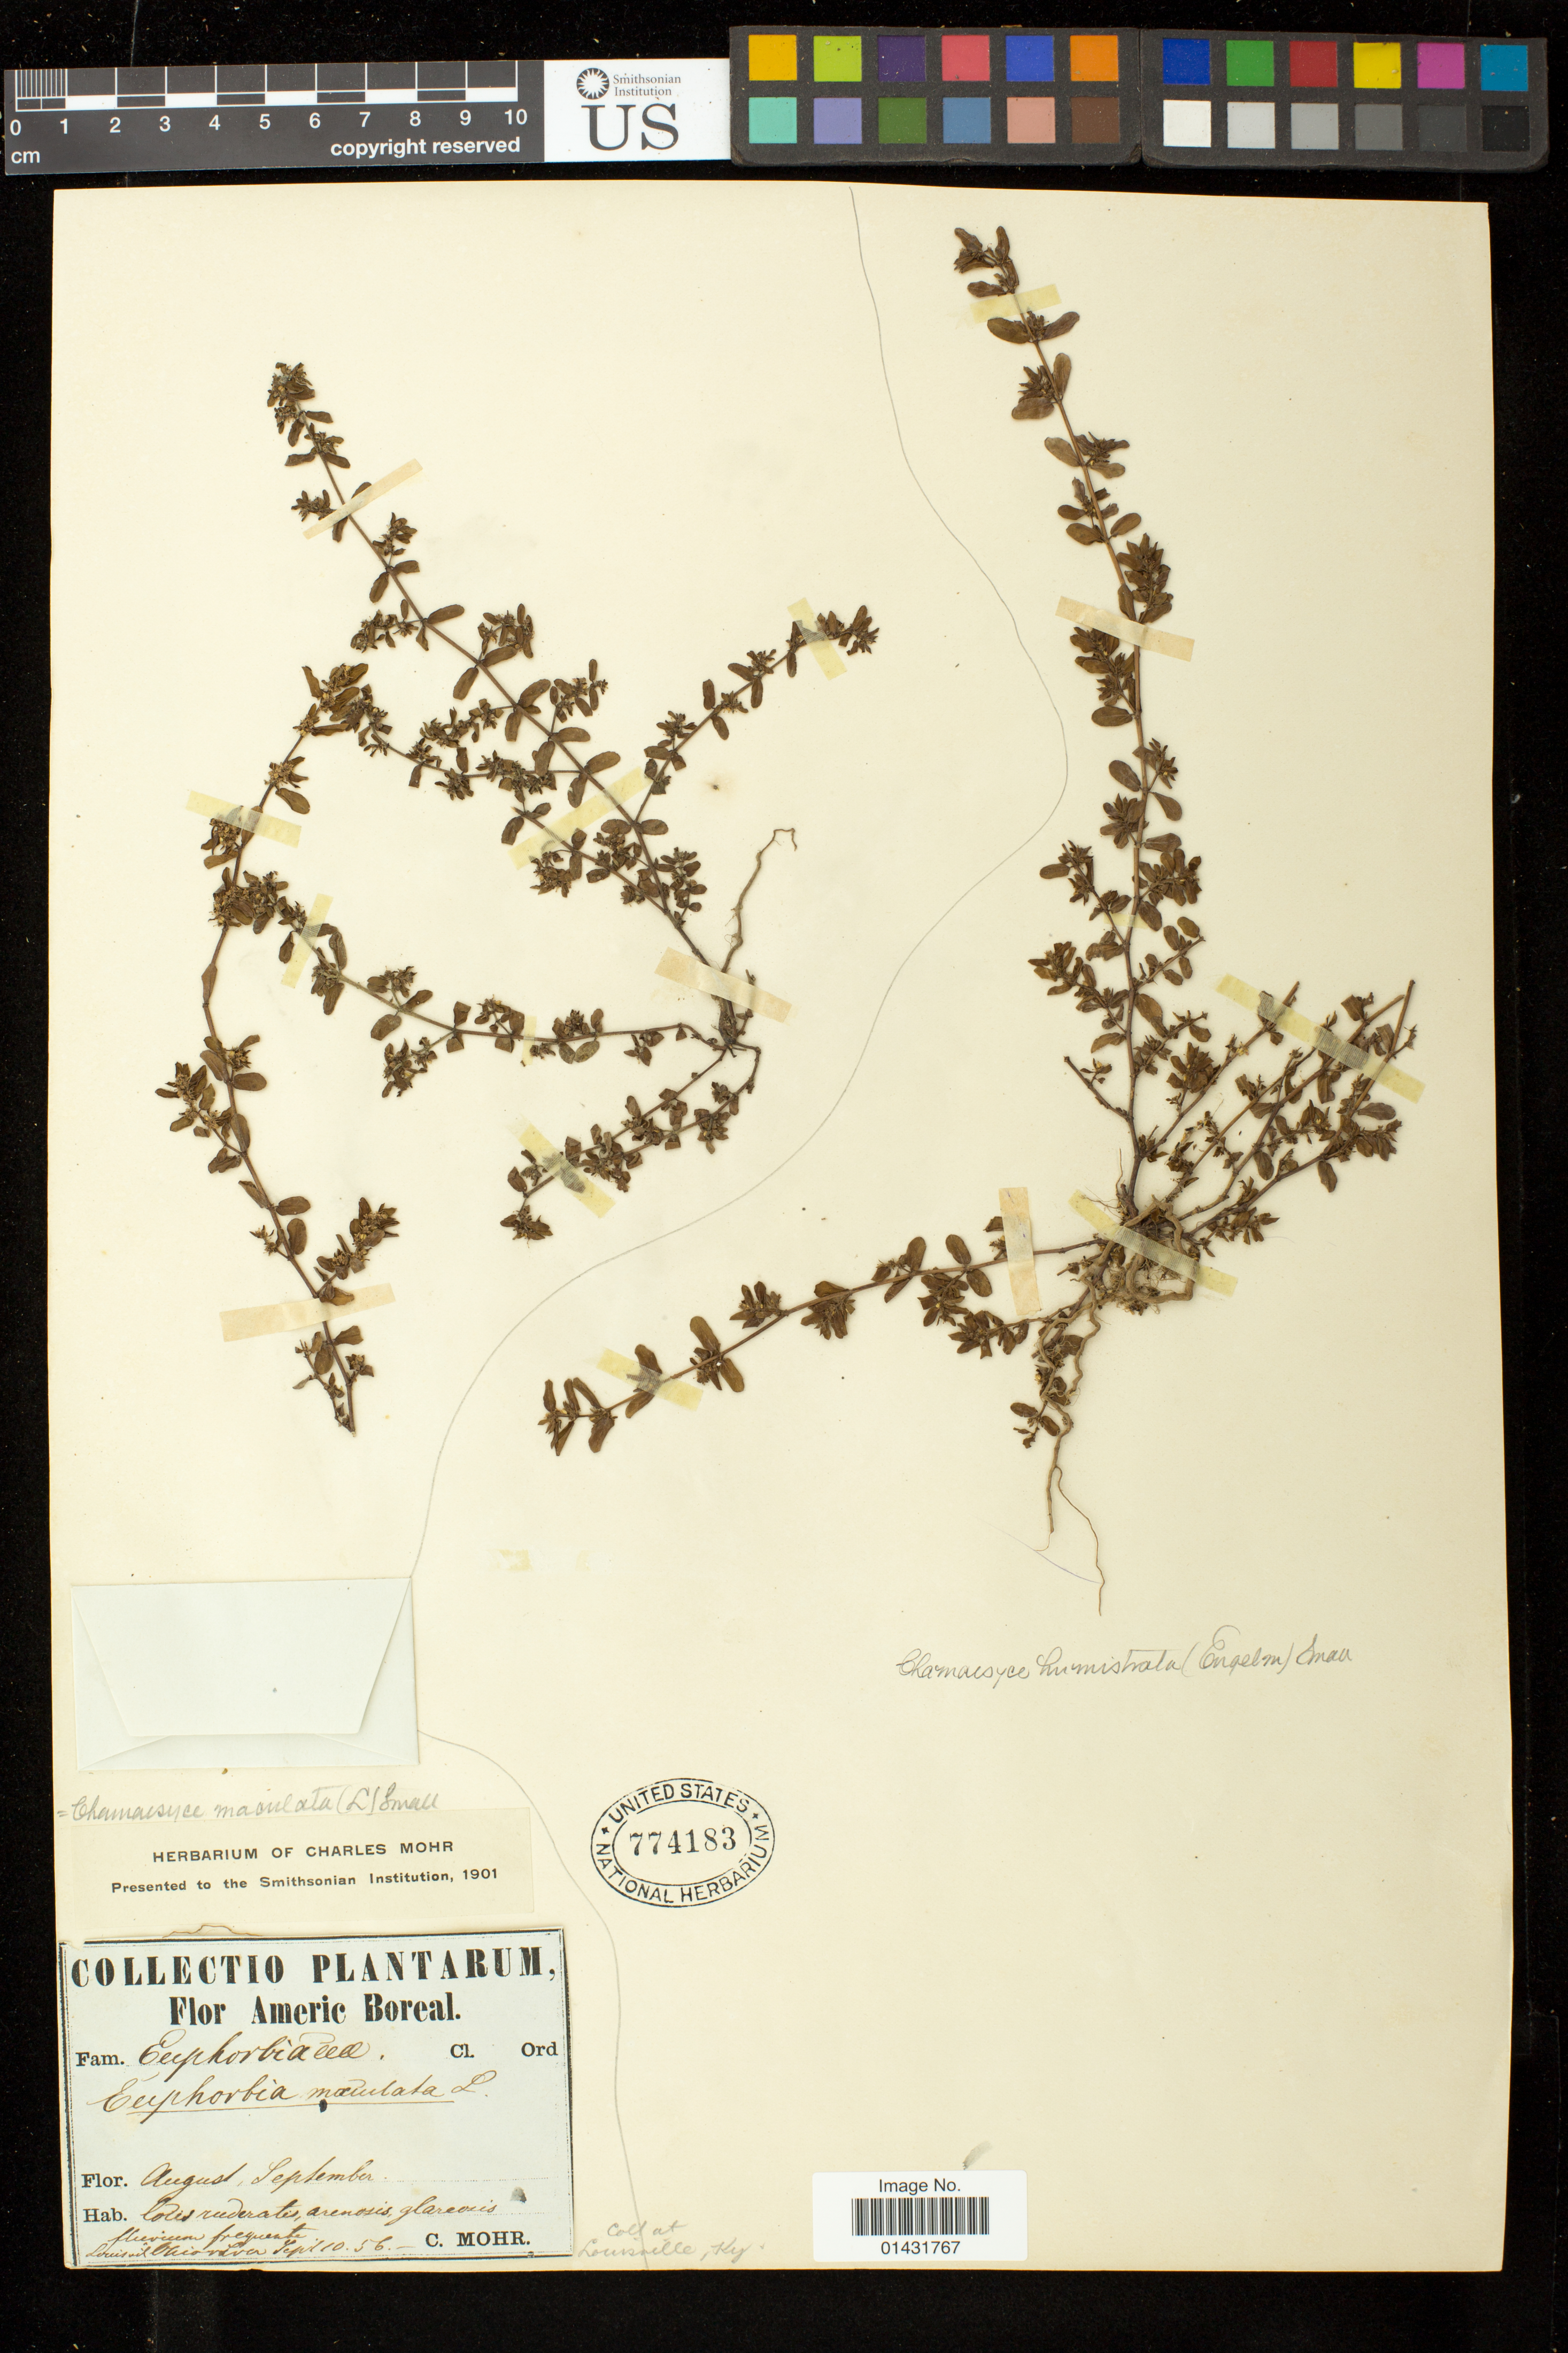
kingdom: Plantae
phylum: Tracheophyta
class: Magnoliopsida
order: Malpighiales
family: Euphorbiaceae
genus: Euphorbia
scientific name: Euphorbia humistrata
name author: Engelm. ex A. Gray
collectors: C. T. Mohr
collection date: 1856-09-10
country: United States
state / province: Kentucky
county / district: Jefferson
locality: Louisville Ohio river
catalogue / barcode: US 774183